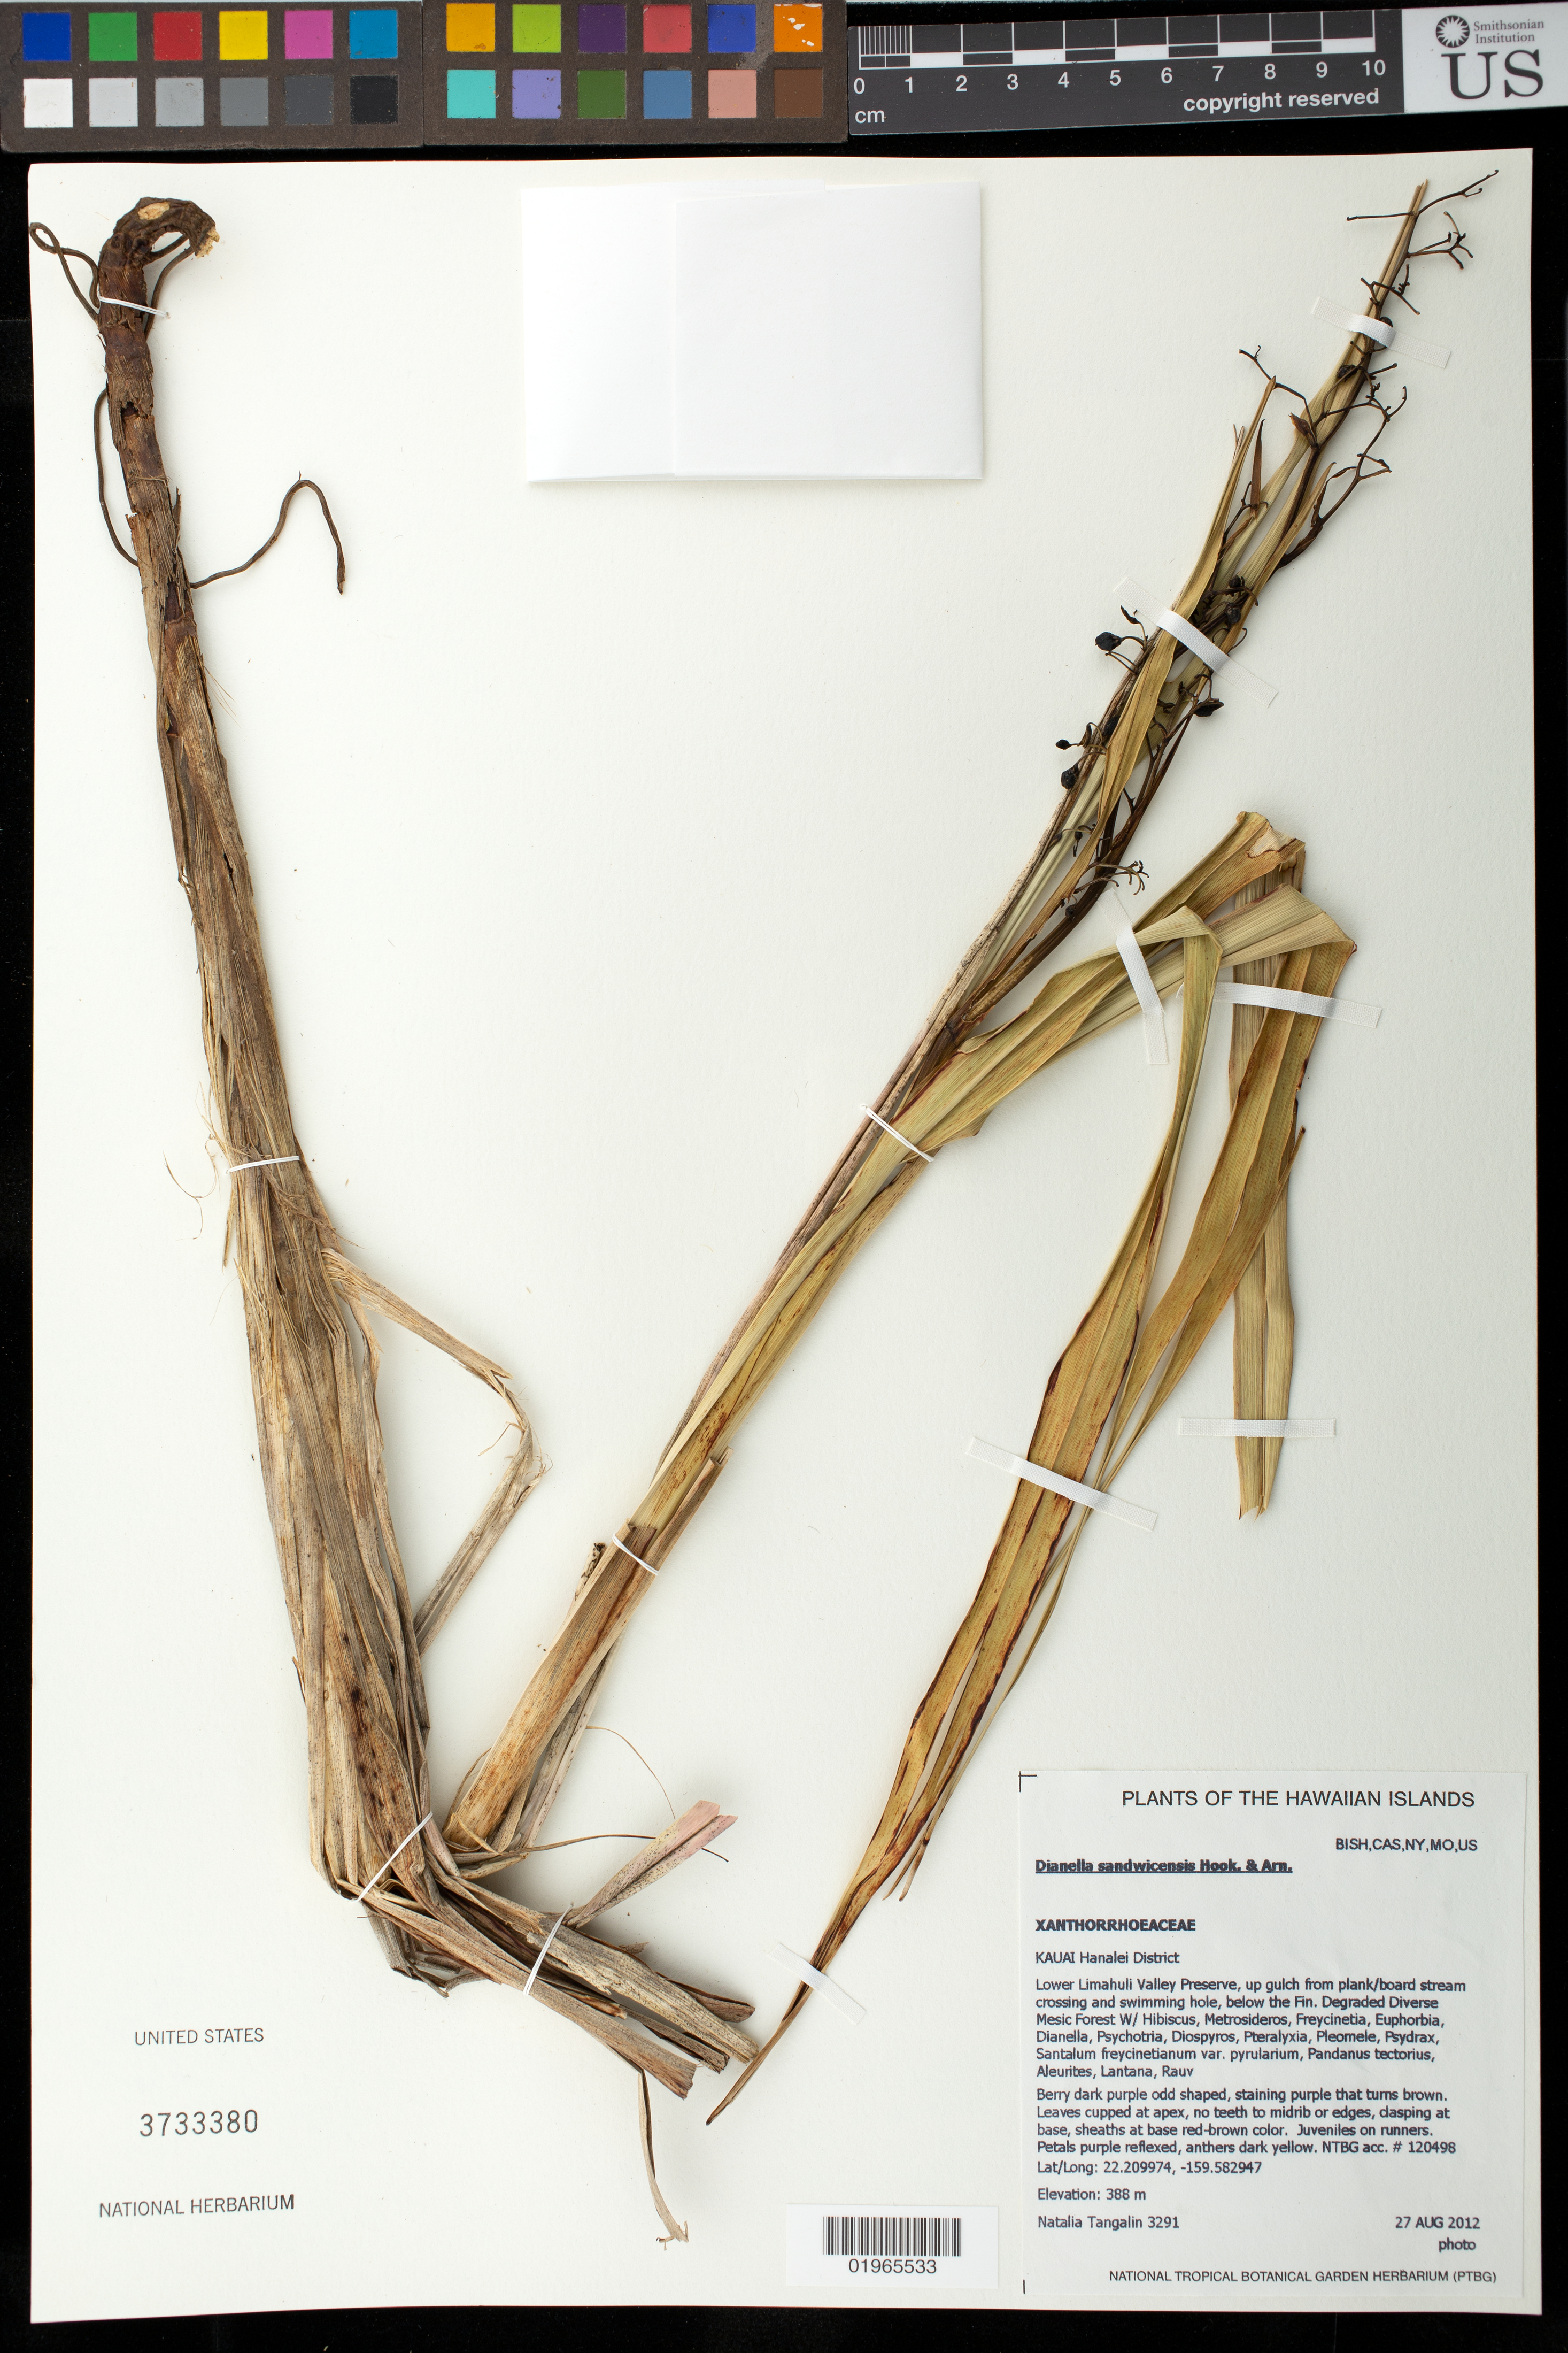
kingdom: Plantae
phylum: Tracheophyta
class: Liliopsida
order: Asparagales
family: Asphodelaceae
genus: Dianella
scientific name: Dianella sandwicensis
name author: Hook. & Arn.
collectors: N. Tangalin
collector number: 3291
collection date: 2012-08-27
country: United States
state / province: Hawaii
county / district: Kauai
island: Kaua'i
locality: Hanalei District, Lower Limahuli Valley Preserve, up gulch from plank/board stream crossing and swimming hole, below the Fin.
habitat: Degraded, diverse, mesic forest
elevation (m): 388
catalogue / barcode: US 3733380